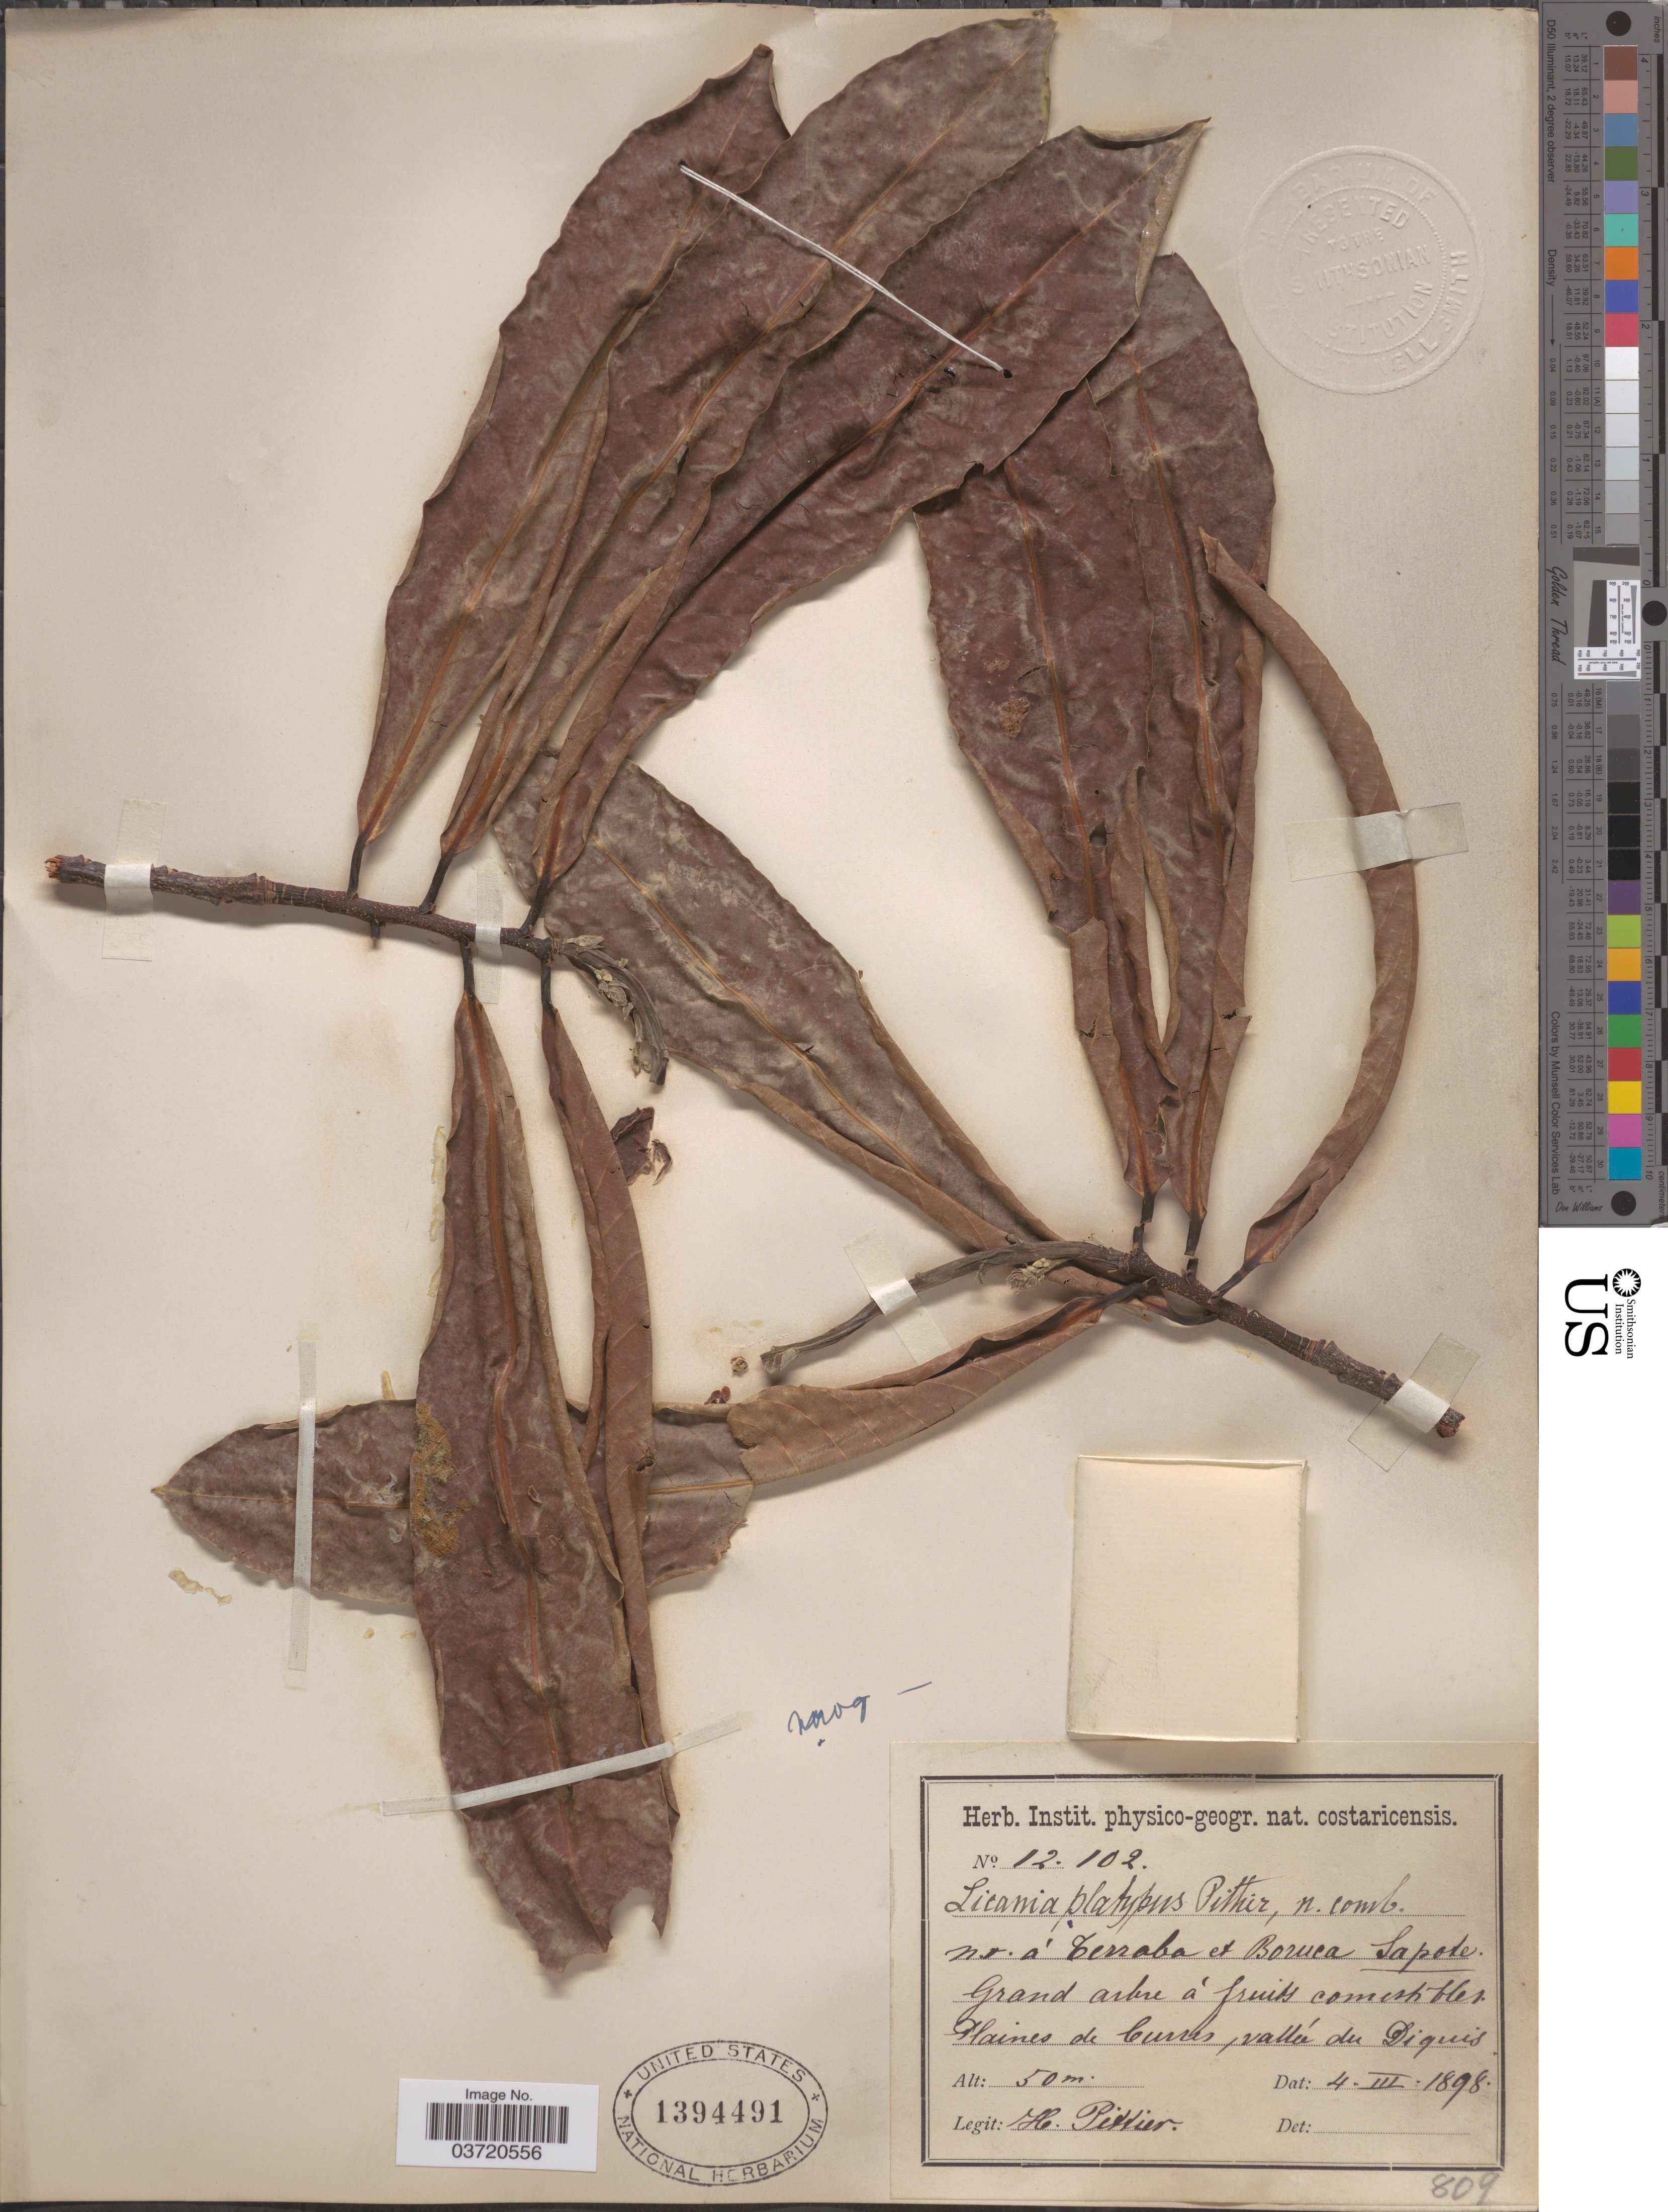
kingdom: Plantae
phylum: Tracheophyta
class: Magnoliopsida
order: Malpighiales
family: Chrysobalanaceae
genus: Moquilea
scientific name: Moquilea platypus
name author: Hemsl.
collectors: H. F. Pittier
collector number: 12102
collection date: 1898-03-04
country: Costa Rica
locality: Grand arbre á fruits comestibles, Plaines de Curres, vallée du Diquis.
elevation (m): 50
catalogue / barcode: US 1394491